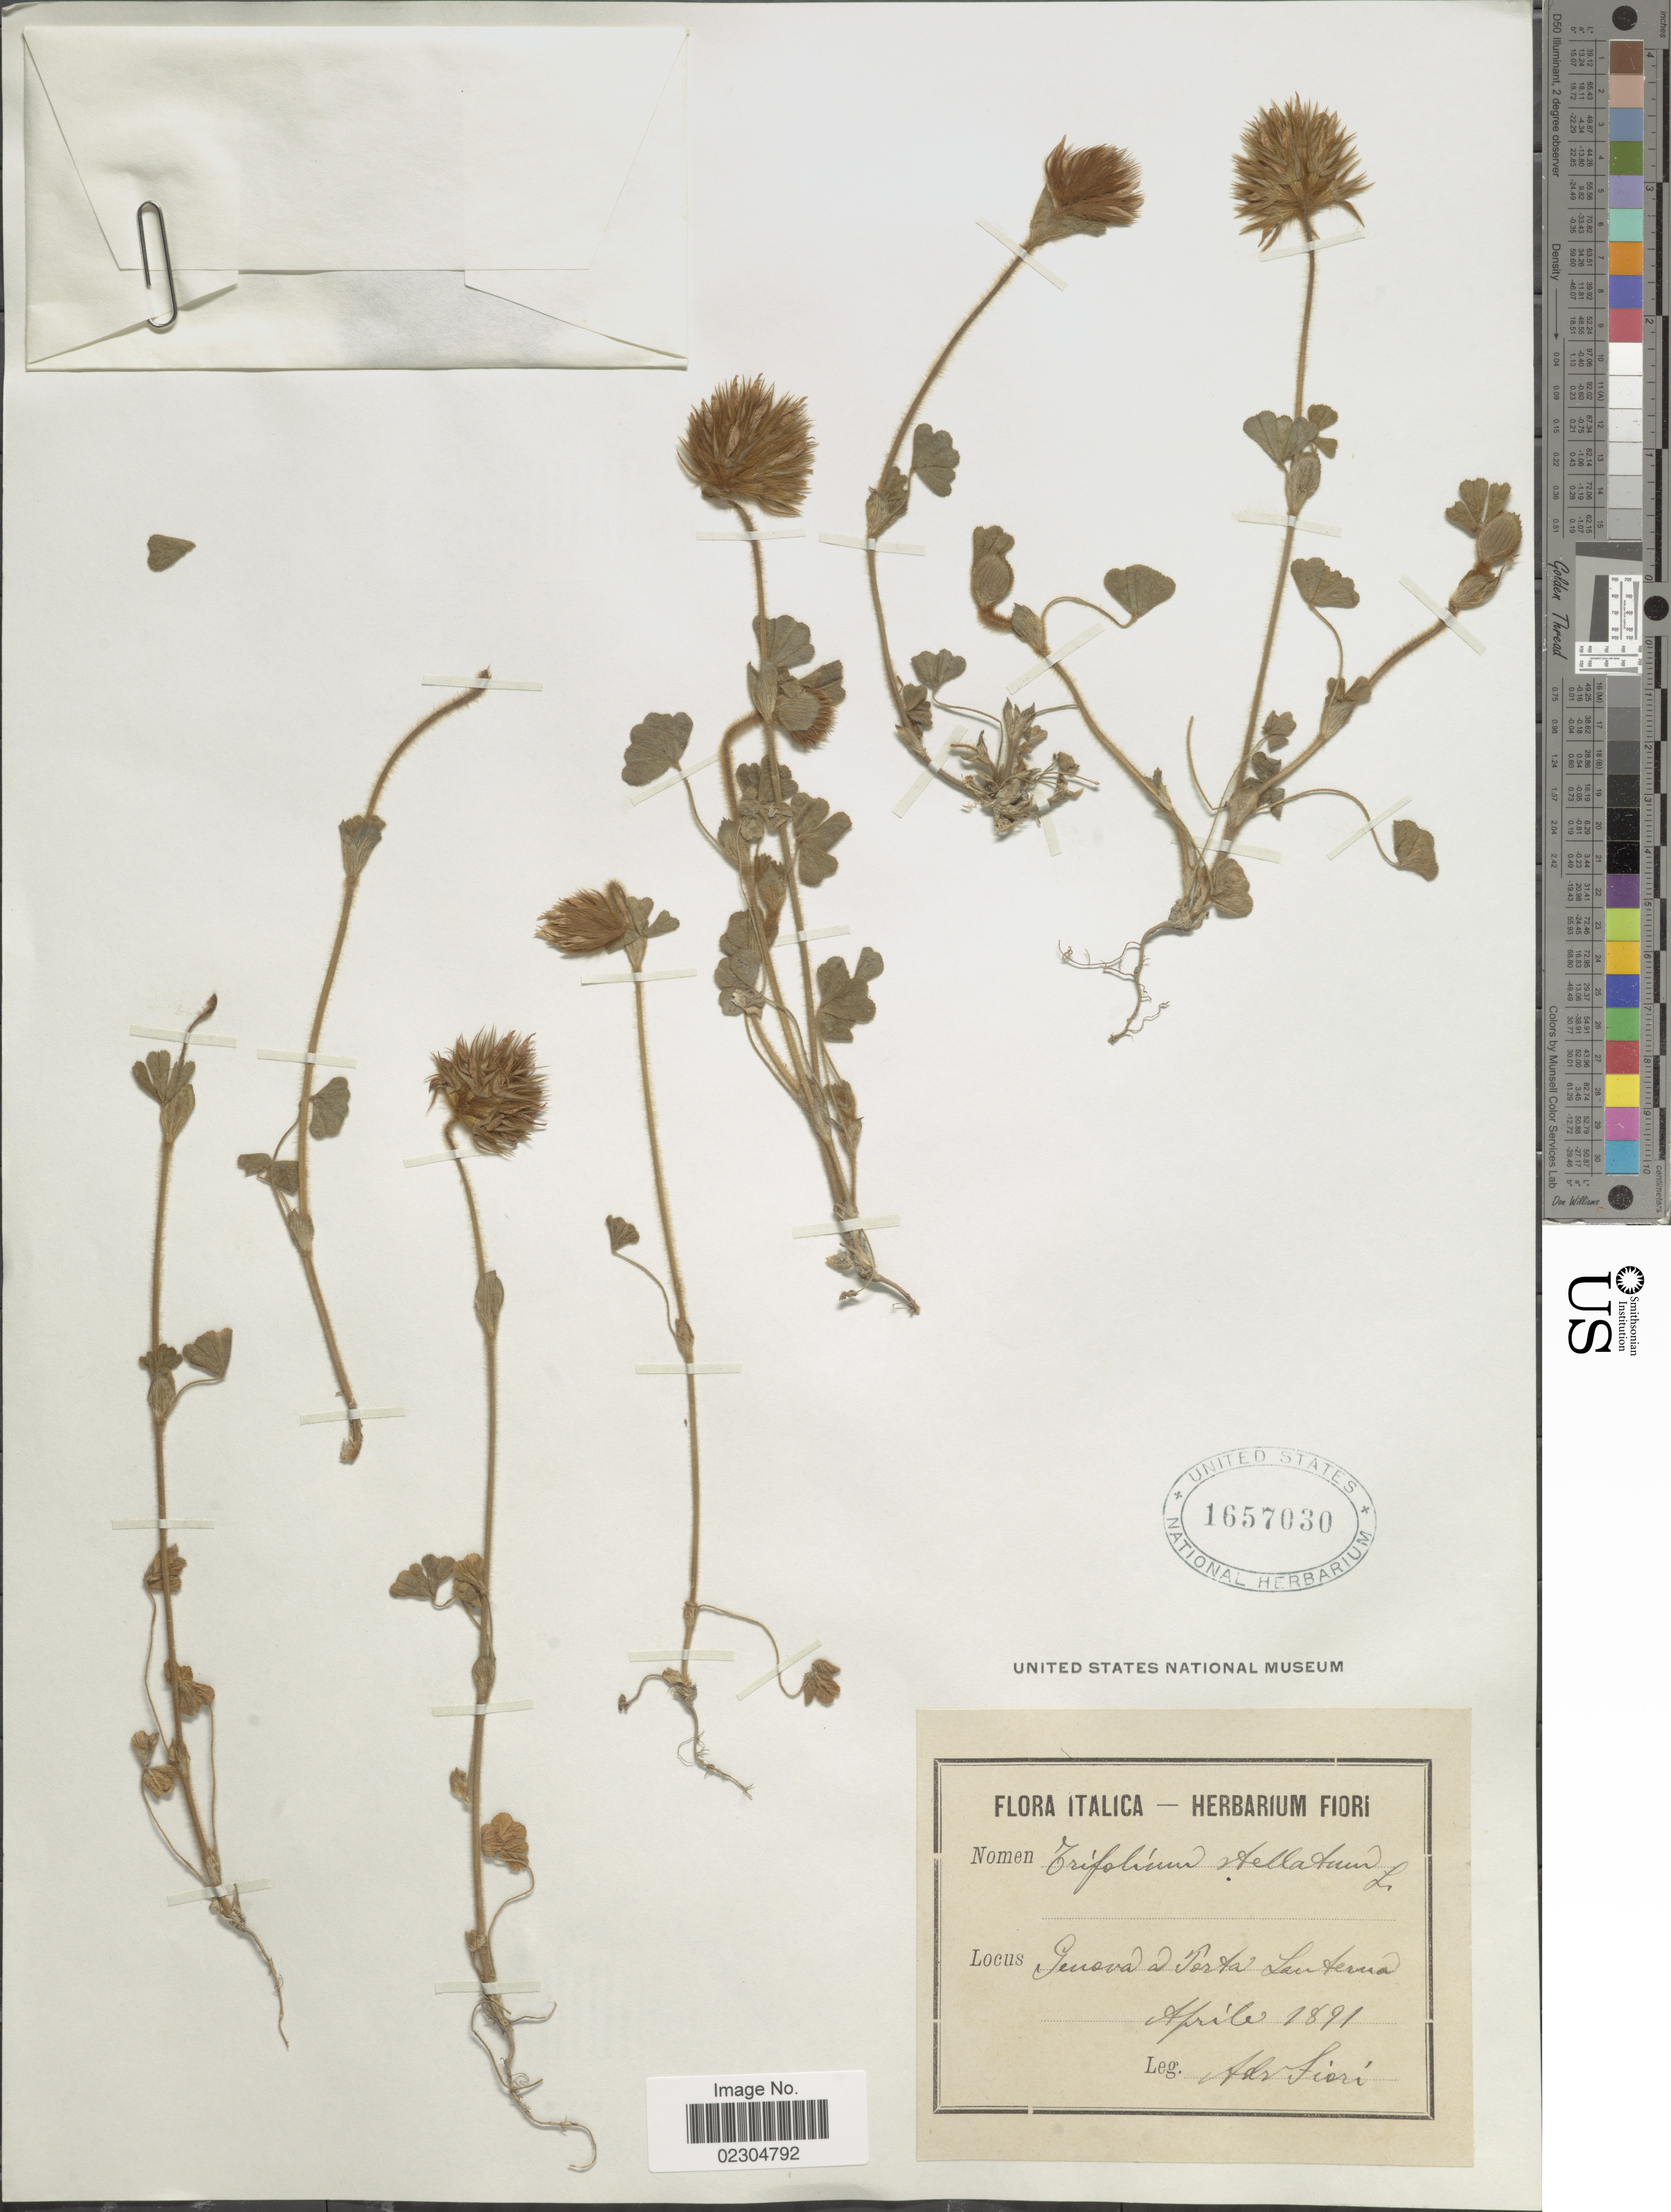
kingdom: Plantae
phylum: Tracheophyta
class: Magnoliopsida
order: Fabales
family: Fabaceae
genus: Trifolium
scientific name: Trifolium stellatum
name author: L.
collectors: A. Fiori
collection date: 1891-04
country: Italy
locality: Geneva ad Porta Santerua [interpreted]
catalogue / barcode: US 1657030